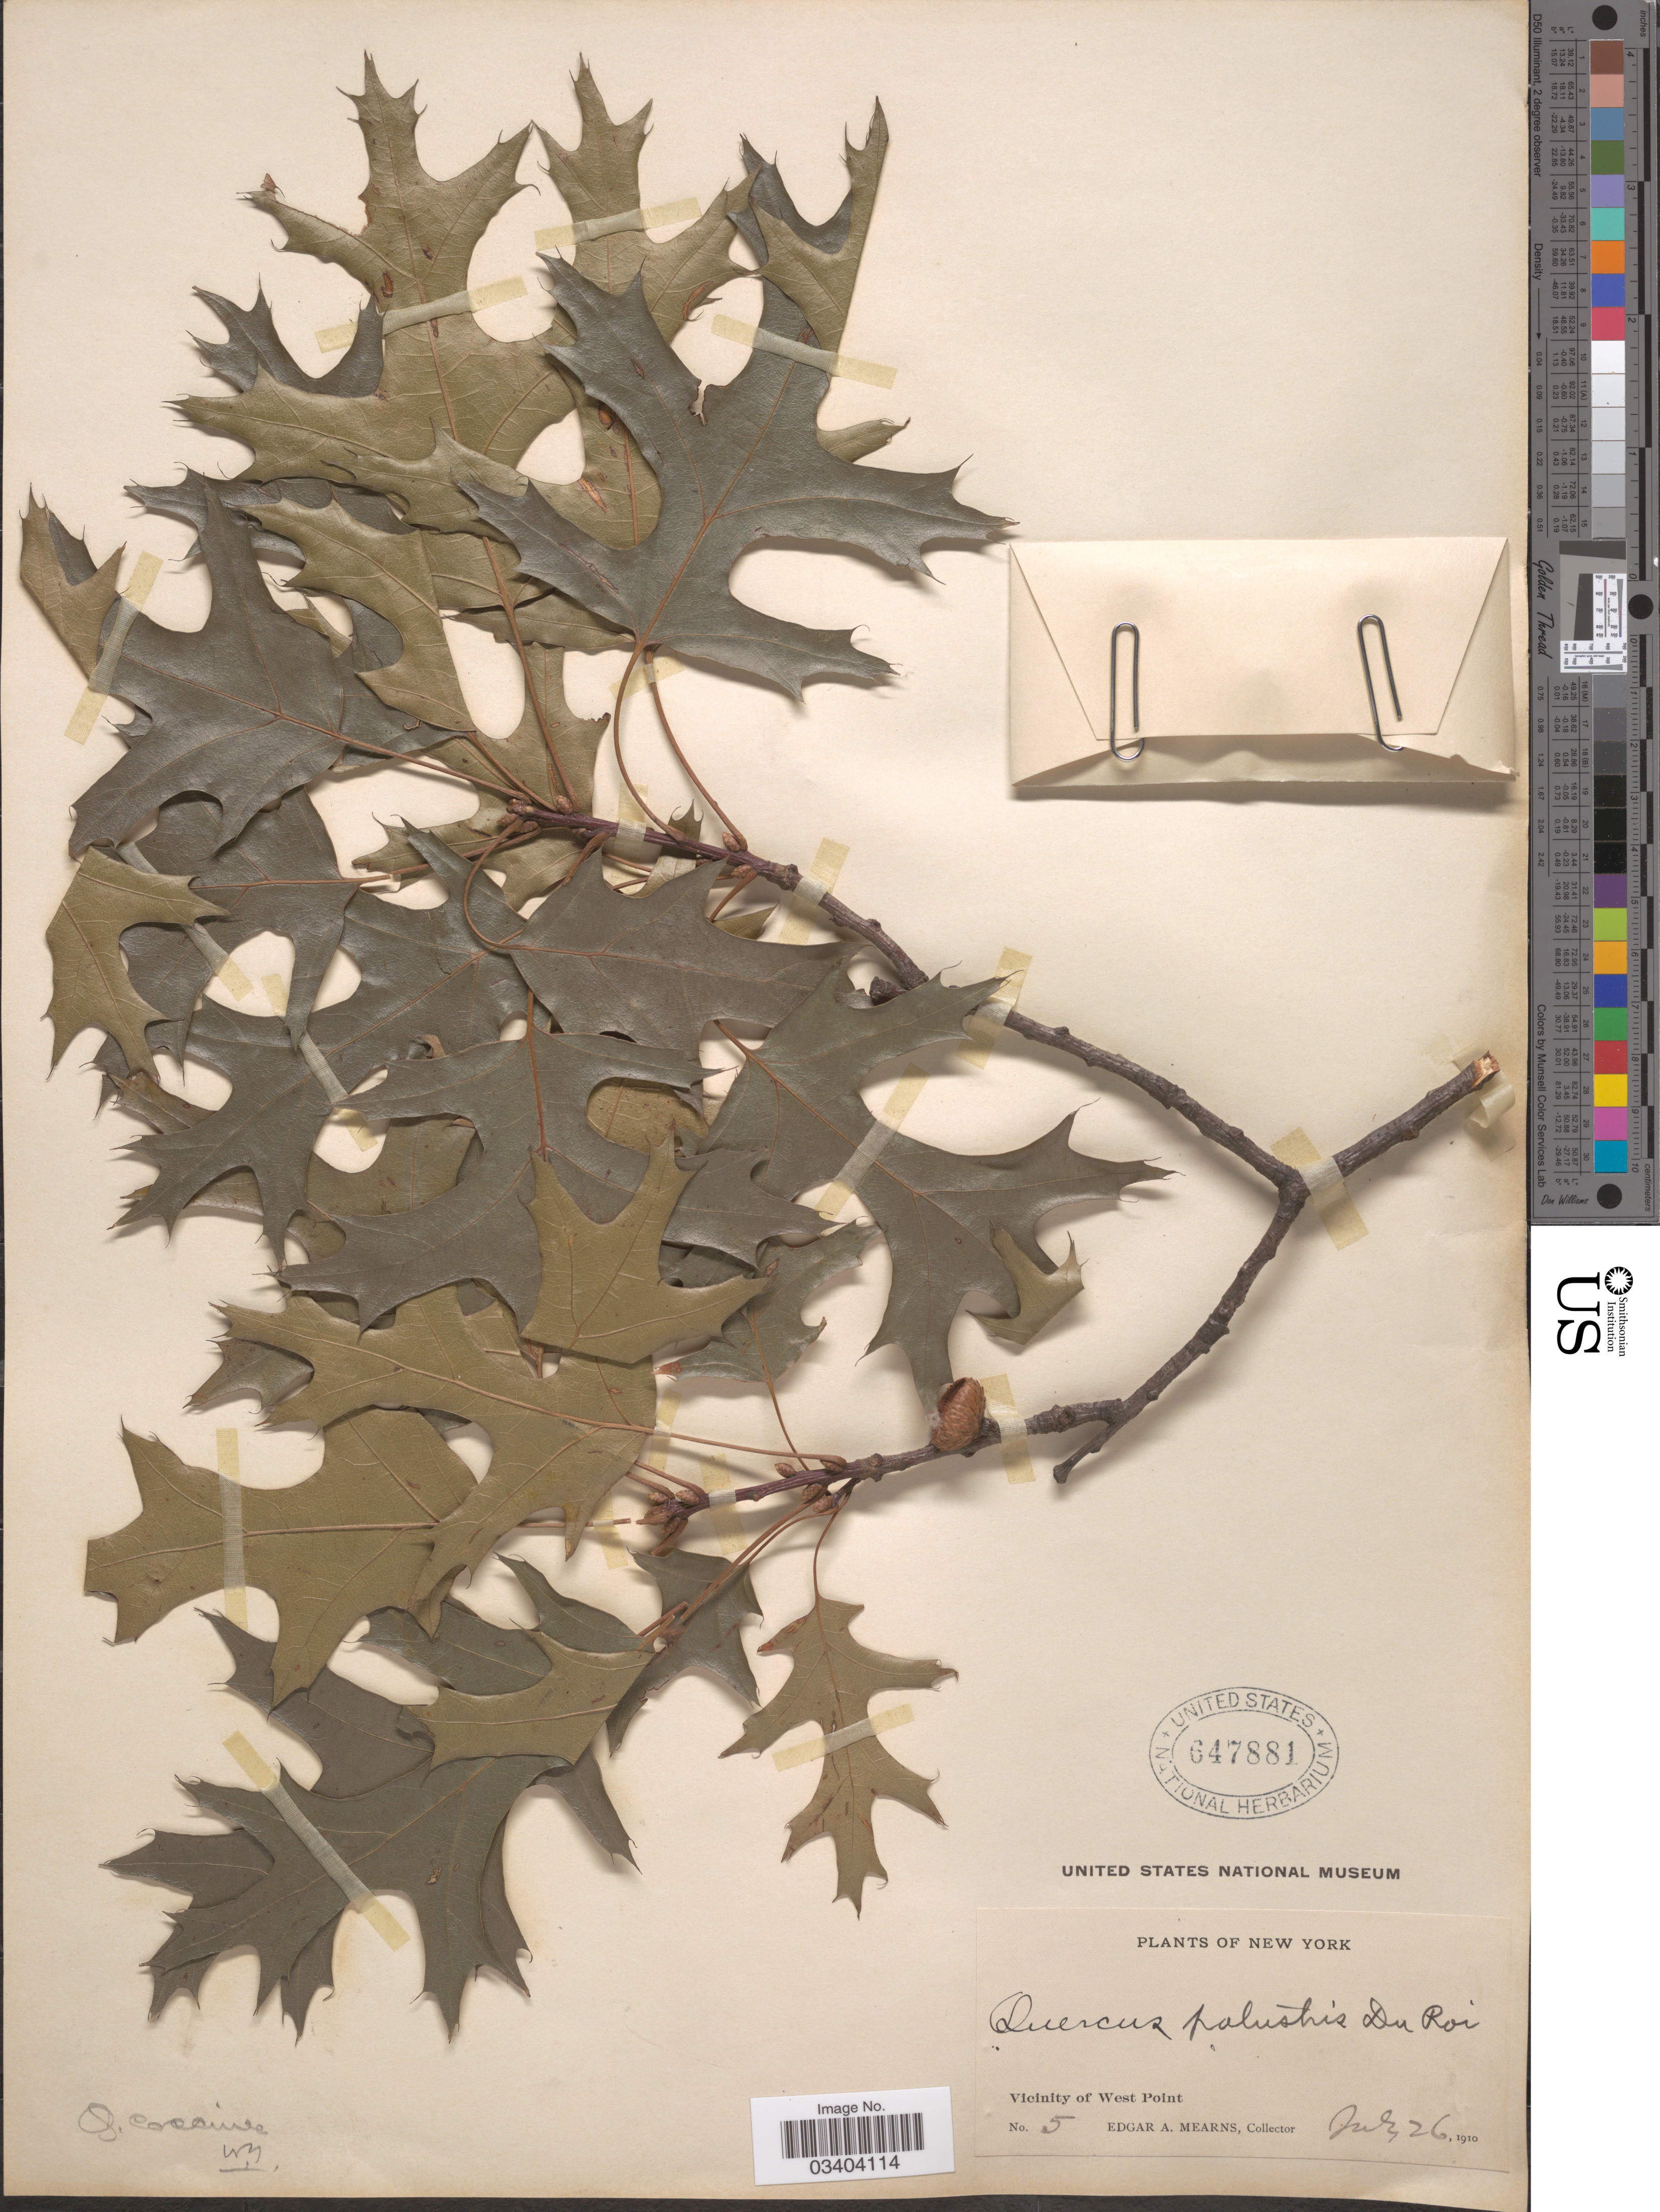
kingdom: Plantae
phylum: Tracheophyta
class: Magnoliopsida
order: Fagales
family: Fagaceae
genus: Quercus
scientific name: Quercus coccinea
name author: Münchh.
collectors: E. A. Mearns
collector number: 5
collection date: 1910-07-26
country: United States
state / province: New York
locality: Vicinity of West Point.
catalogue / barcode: US 647881